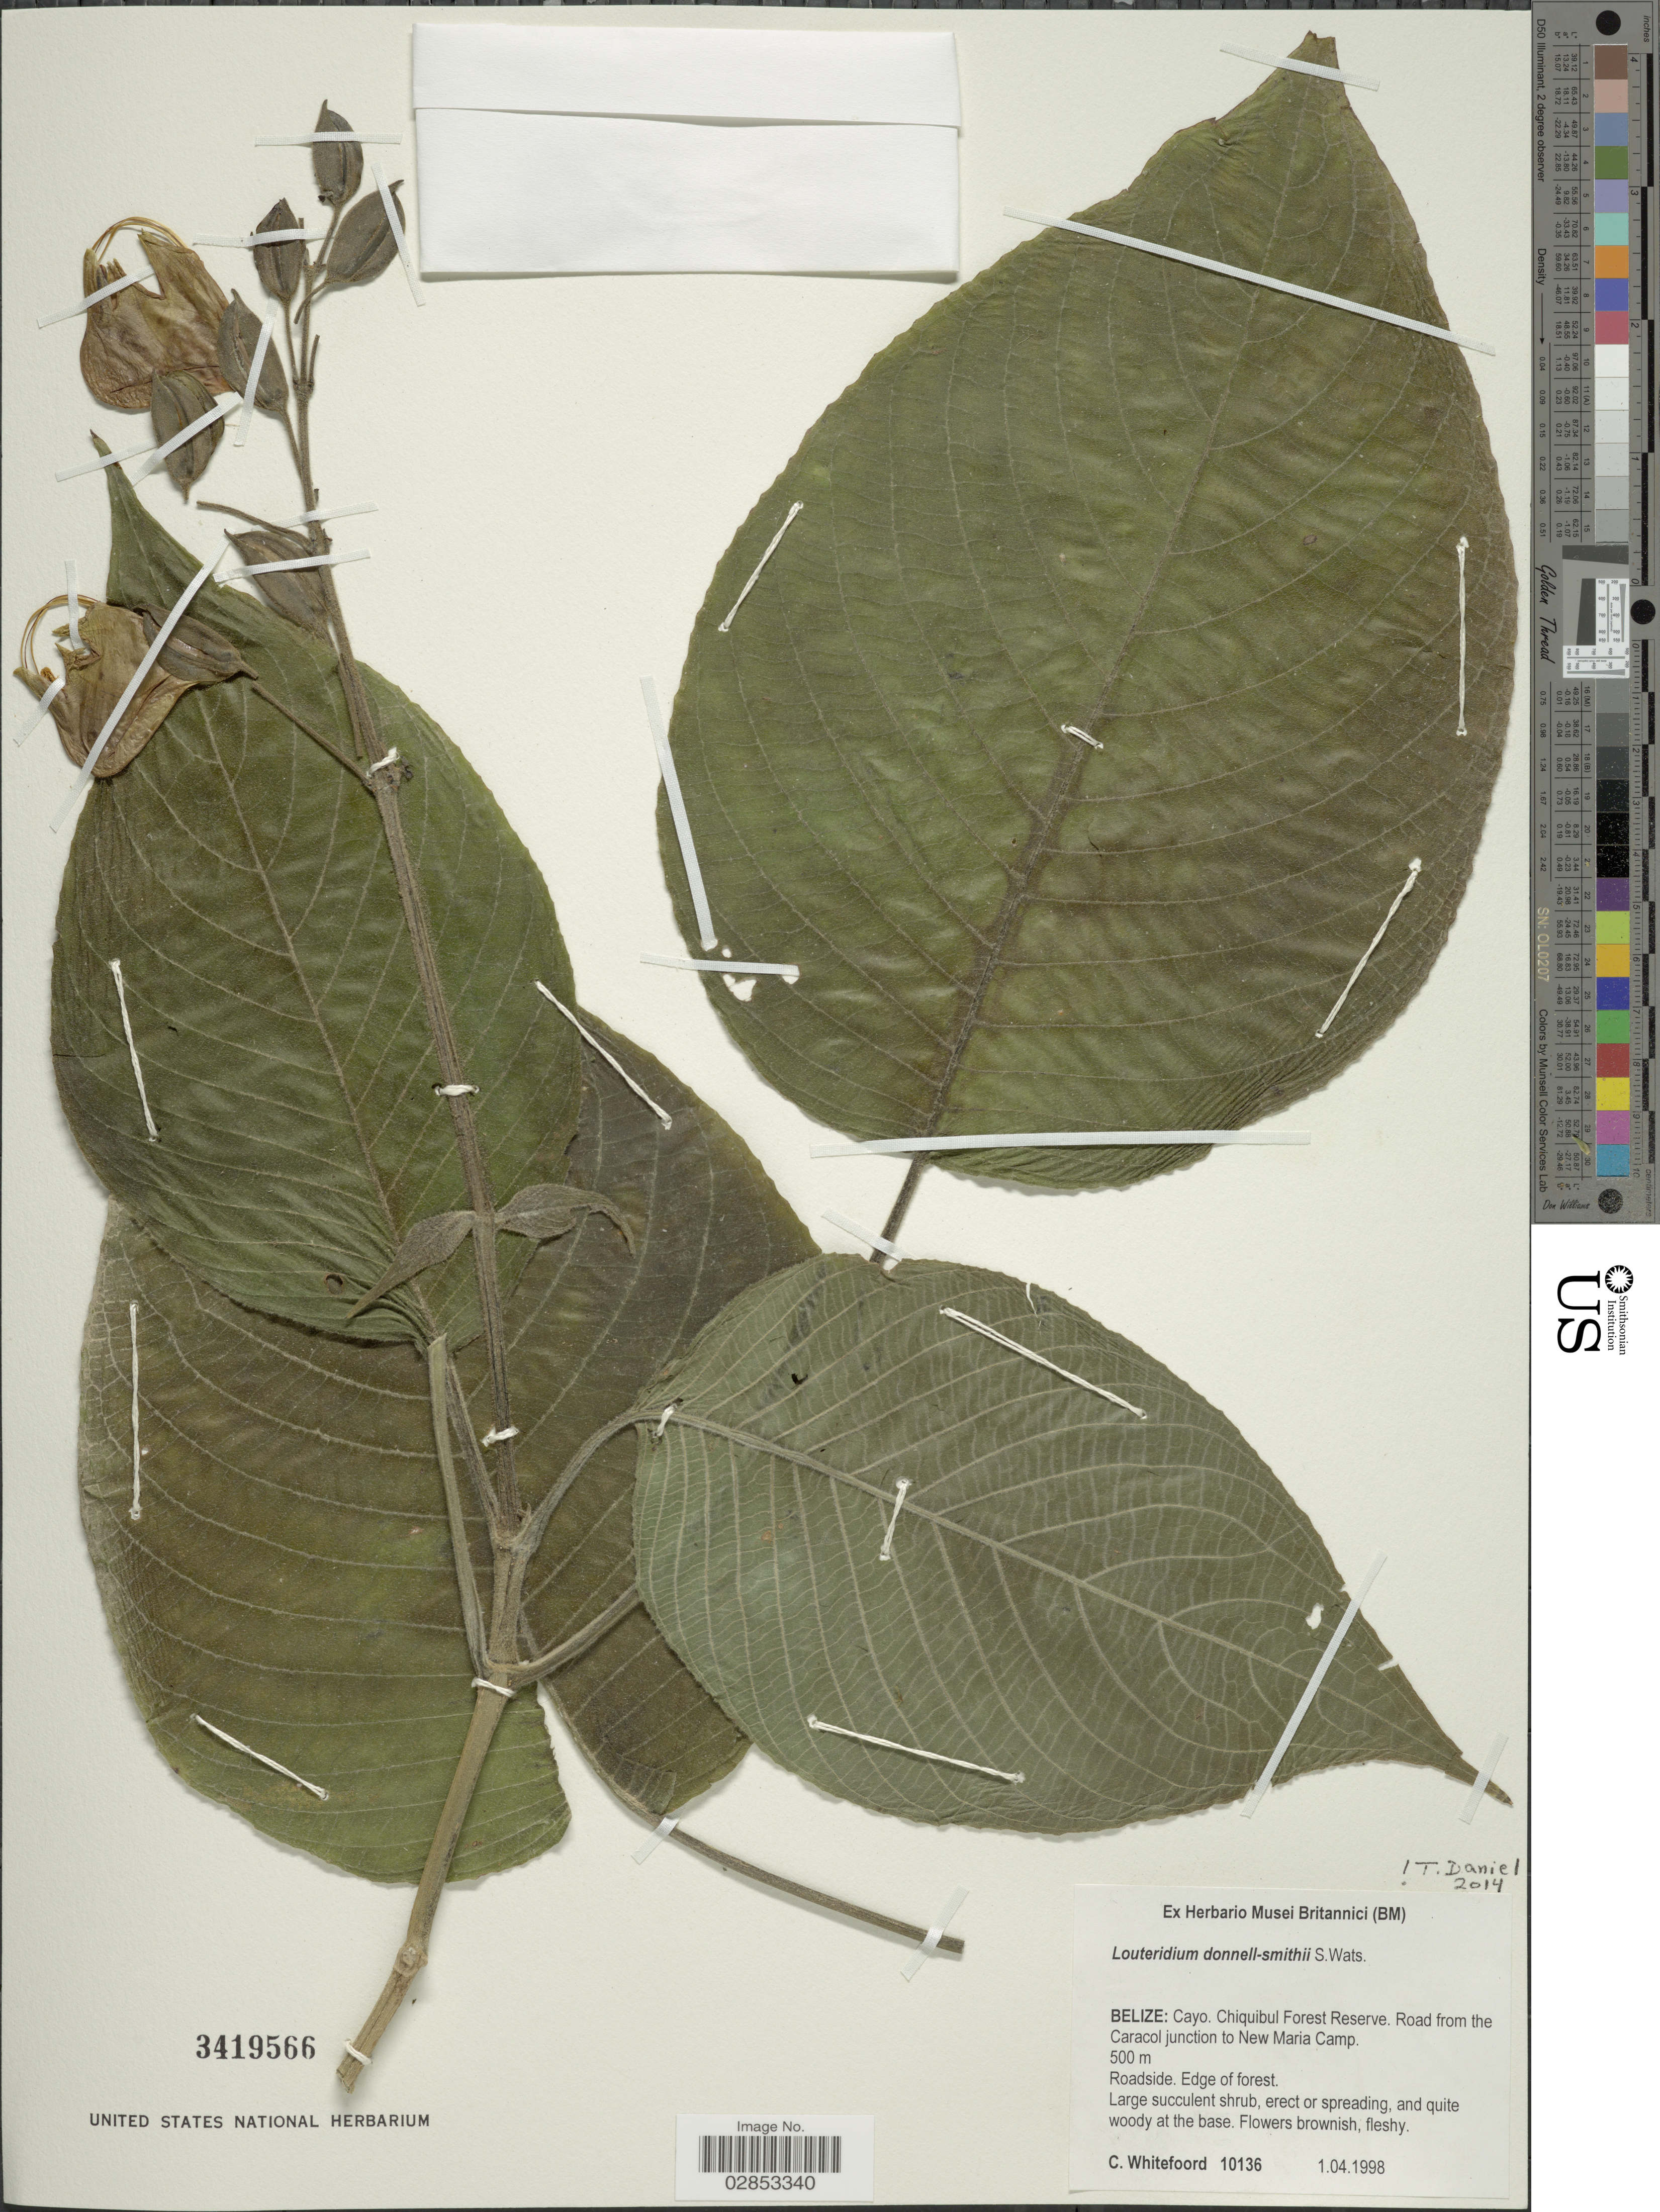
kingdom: Plantae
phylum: Tracheophyta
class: Magnoliopsida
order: Lamiales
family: Acanthaceae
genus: Louteridium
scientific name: Louteridium donnell-smithii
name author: S. Watson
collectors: C. Whitefoord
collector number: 10136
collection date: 1998-04-01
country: Belize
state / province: Cayo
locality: Chiquibul Forest Reserve. Road from the Caracol junction to New Maria Camp.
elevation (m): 500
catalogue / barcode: US 3419566